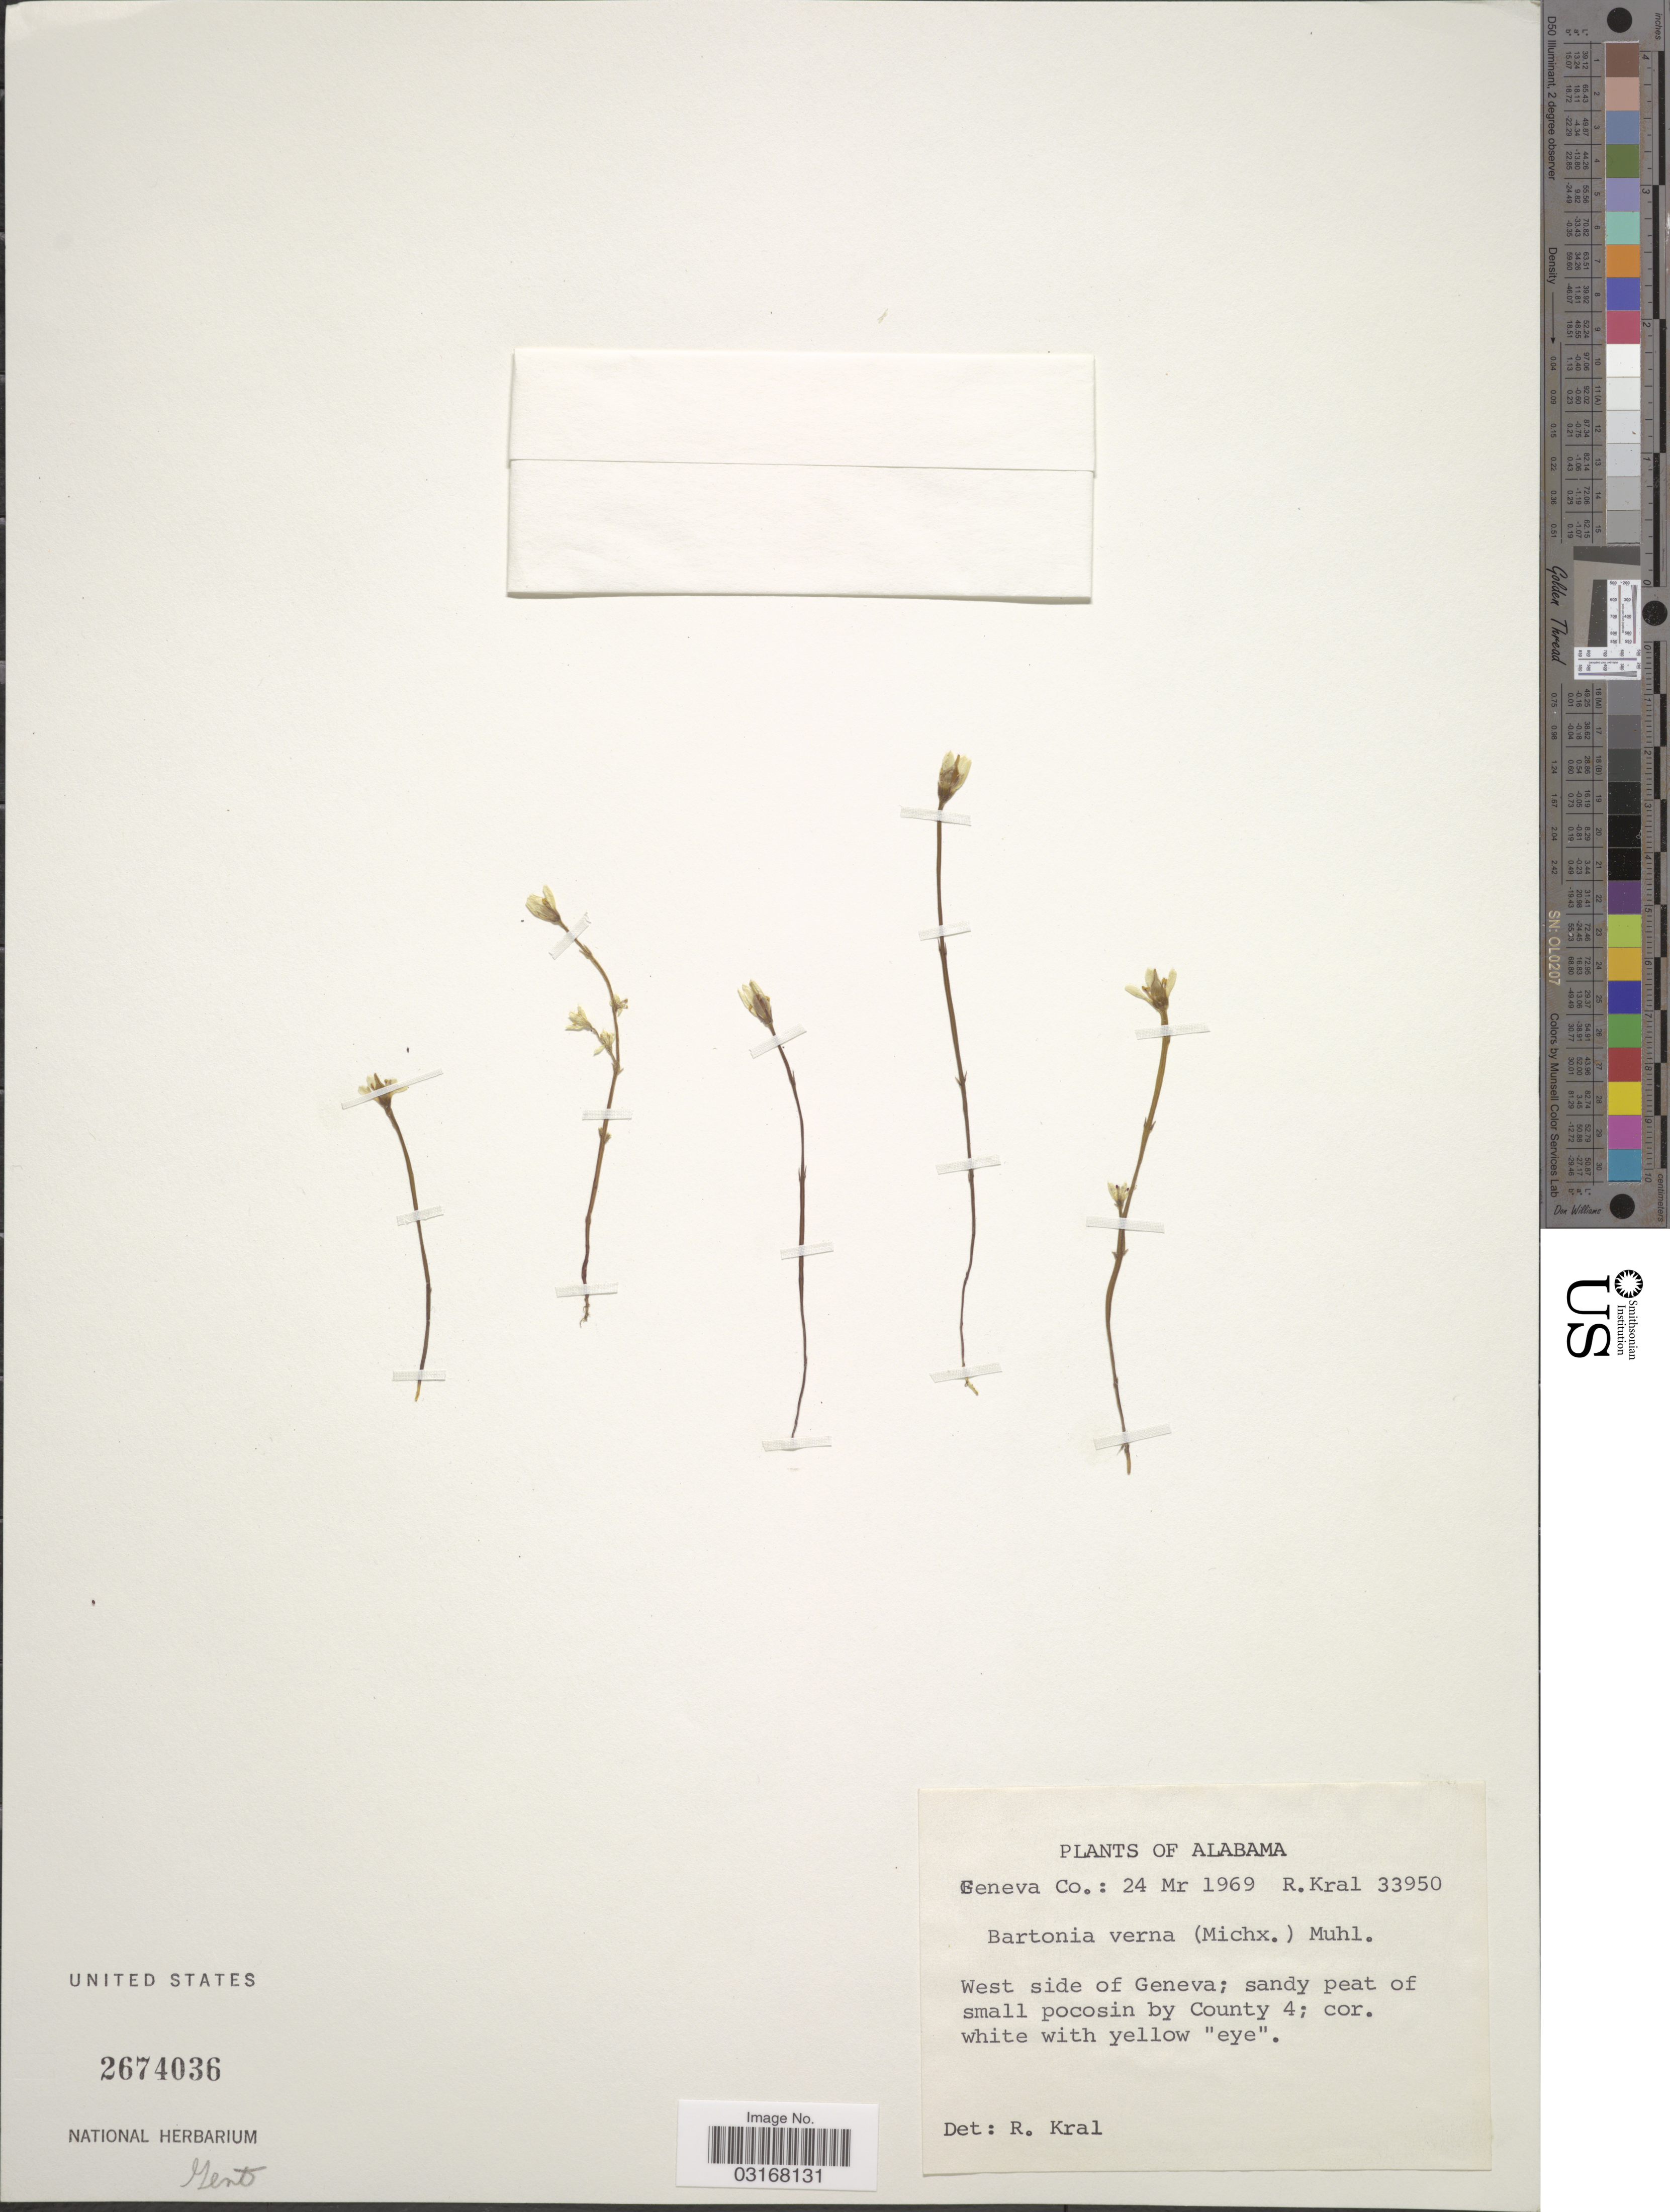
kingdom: Plantae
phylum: Tracheophyta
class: Magnoliopsida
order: Gentianales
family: Gentianaceae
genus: Bartonia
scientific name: Bartonia verna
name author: Muhl. ex A. Gray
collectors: R. Kral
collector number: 33950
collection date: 1969-03-24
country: United States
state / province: Alabama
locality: Geneva Co. West side of Geneva; sandy peat of small pocosin by County 4.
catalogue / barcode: US 2674036